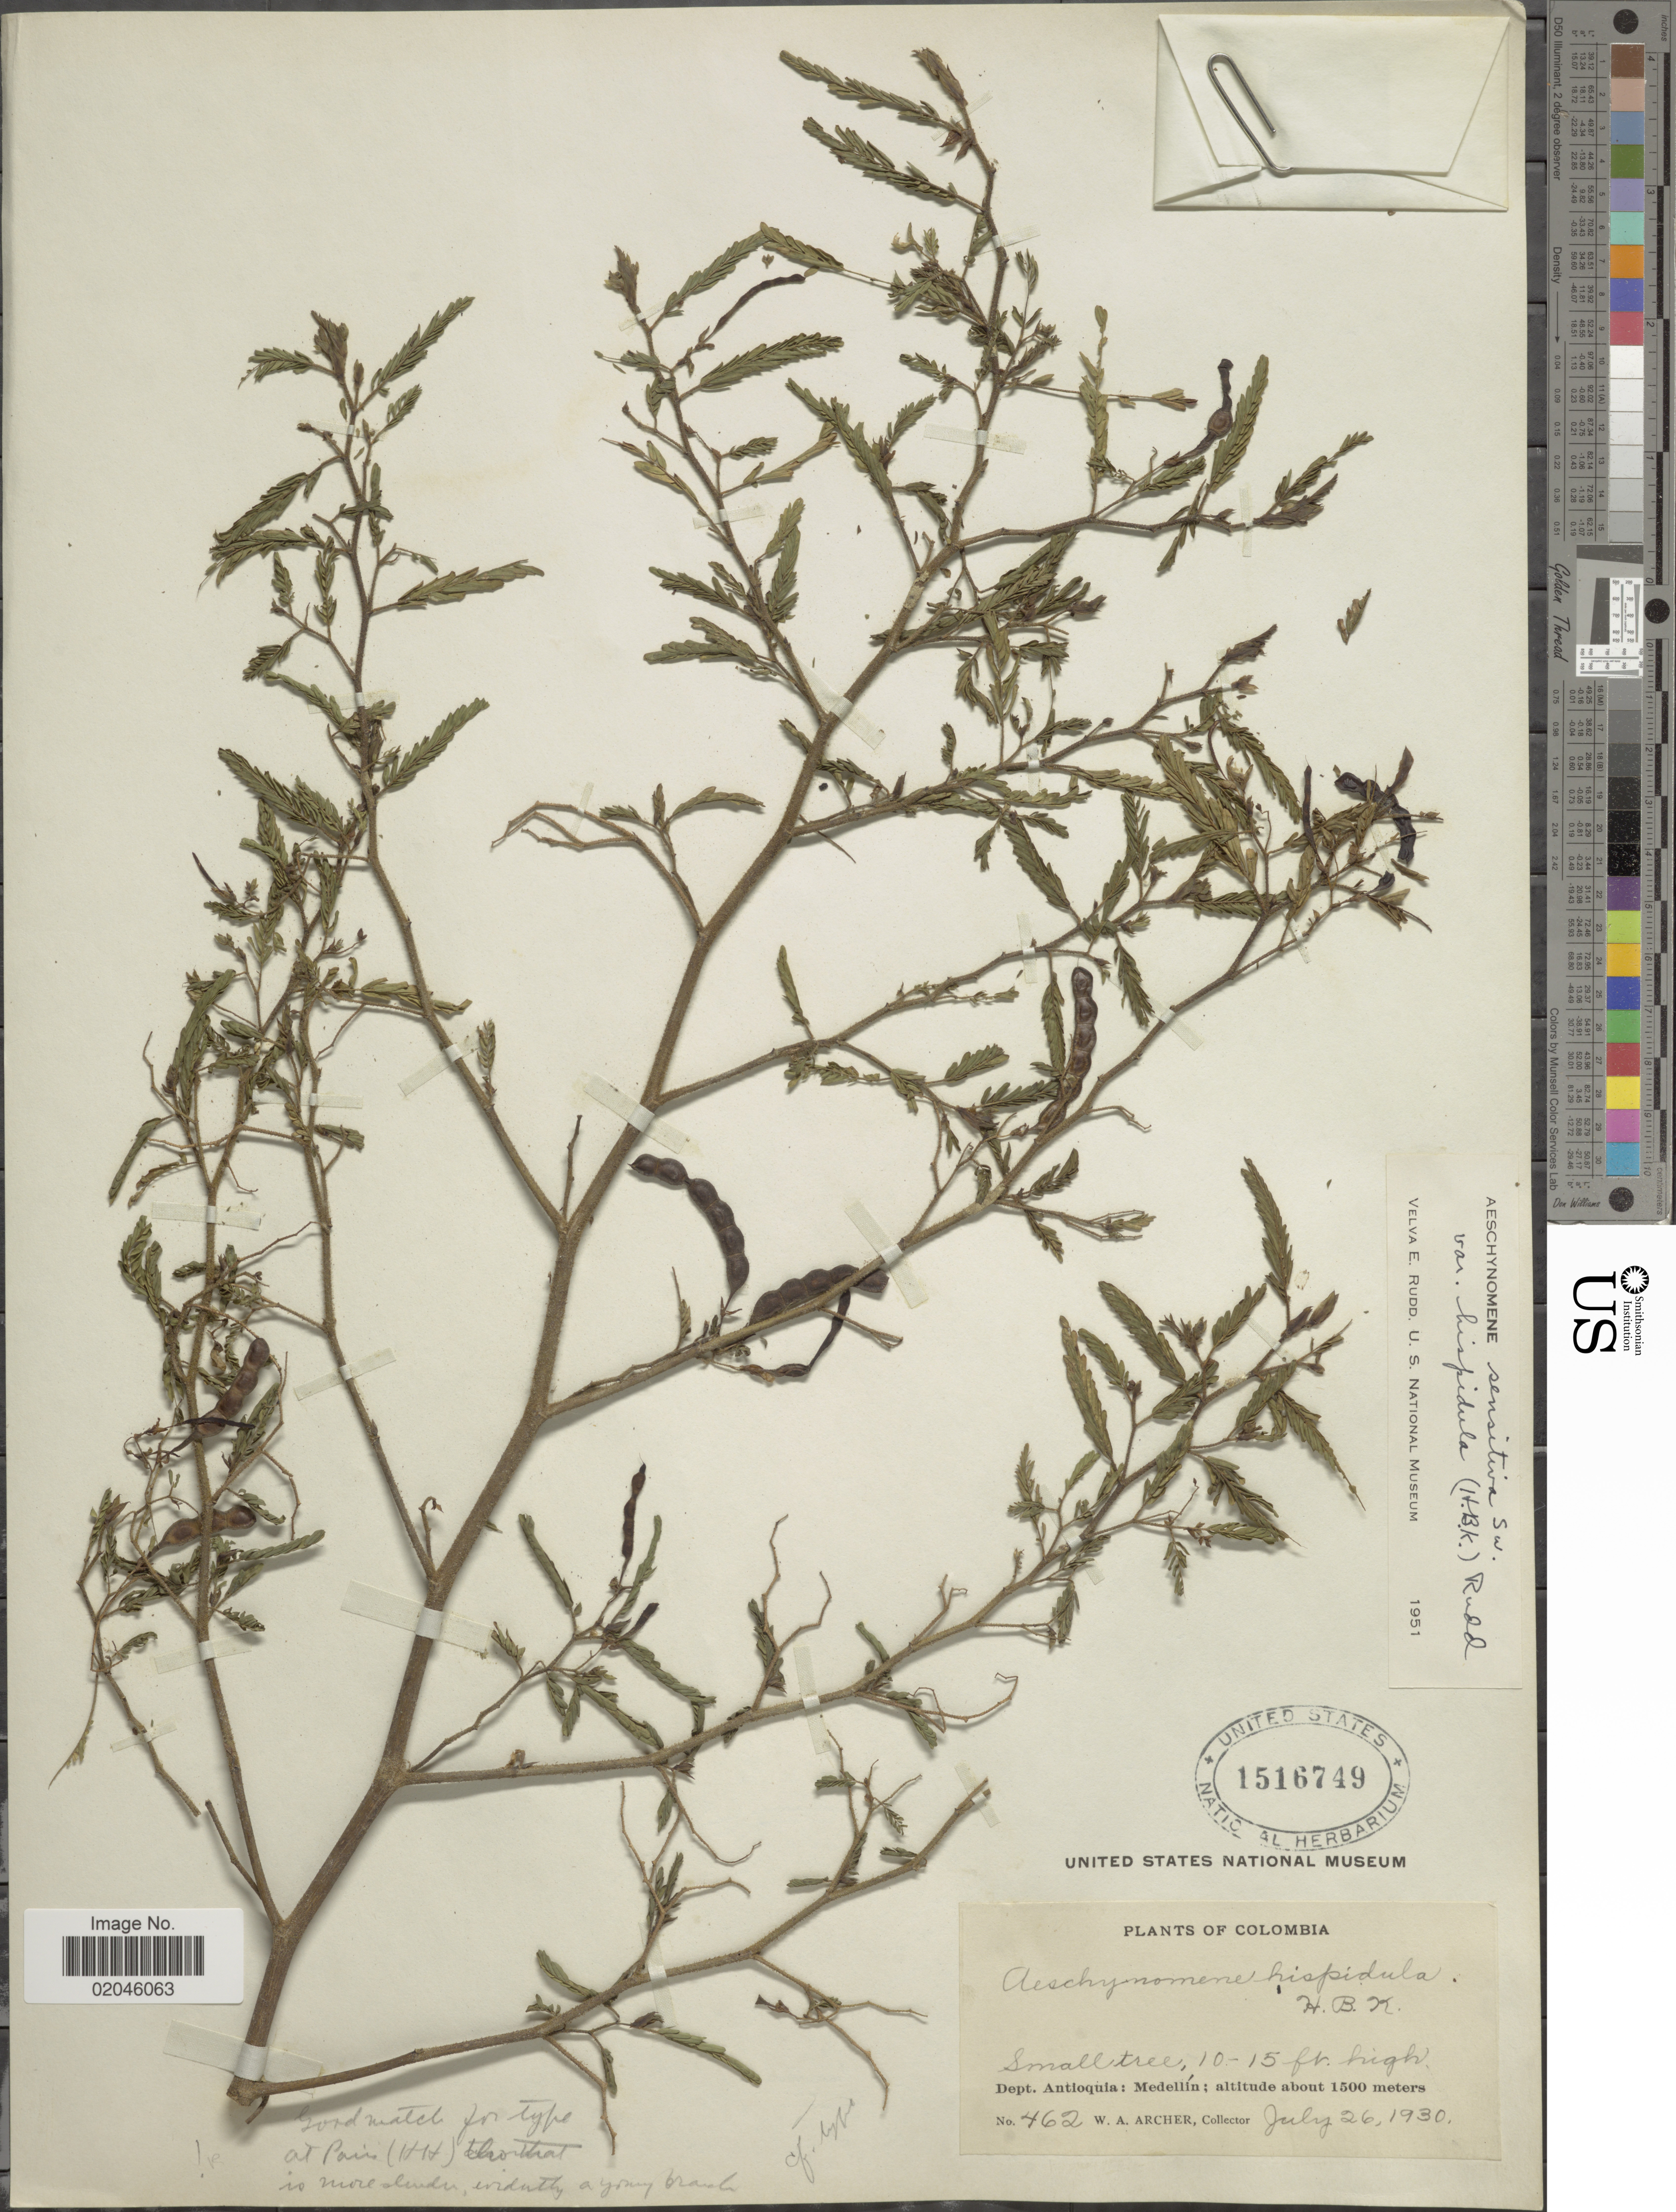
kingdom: Plantae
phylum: Tracheophyta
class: Magnoliopsida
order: Fabales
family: Fabaceae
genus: Aeschynomene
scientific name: Aeschynomene sensitiva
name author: Sw.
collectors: W. A. Archer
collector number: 462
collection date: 1930-07-26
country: Colombia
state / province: Antioquia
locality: Medellin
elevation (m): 1500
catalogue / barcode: US 1516749